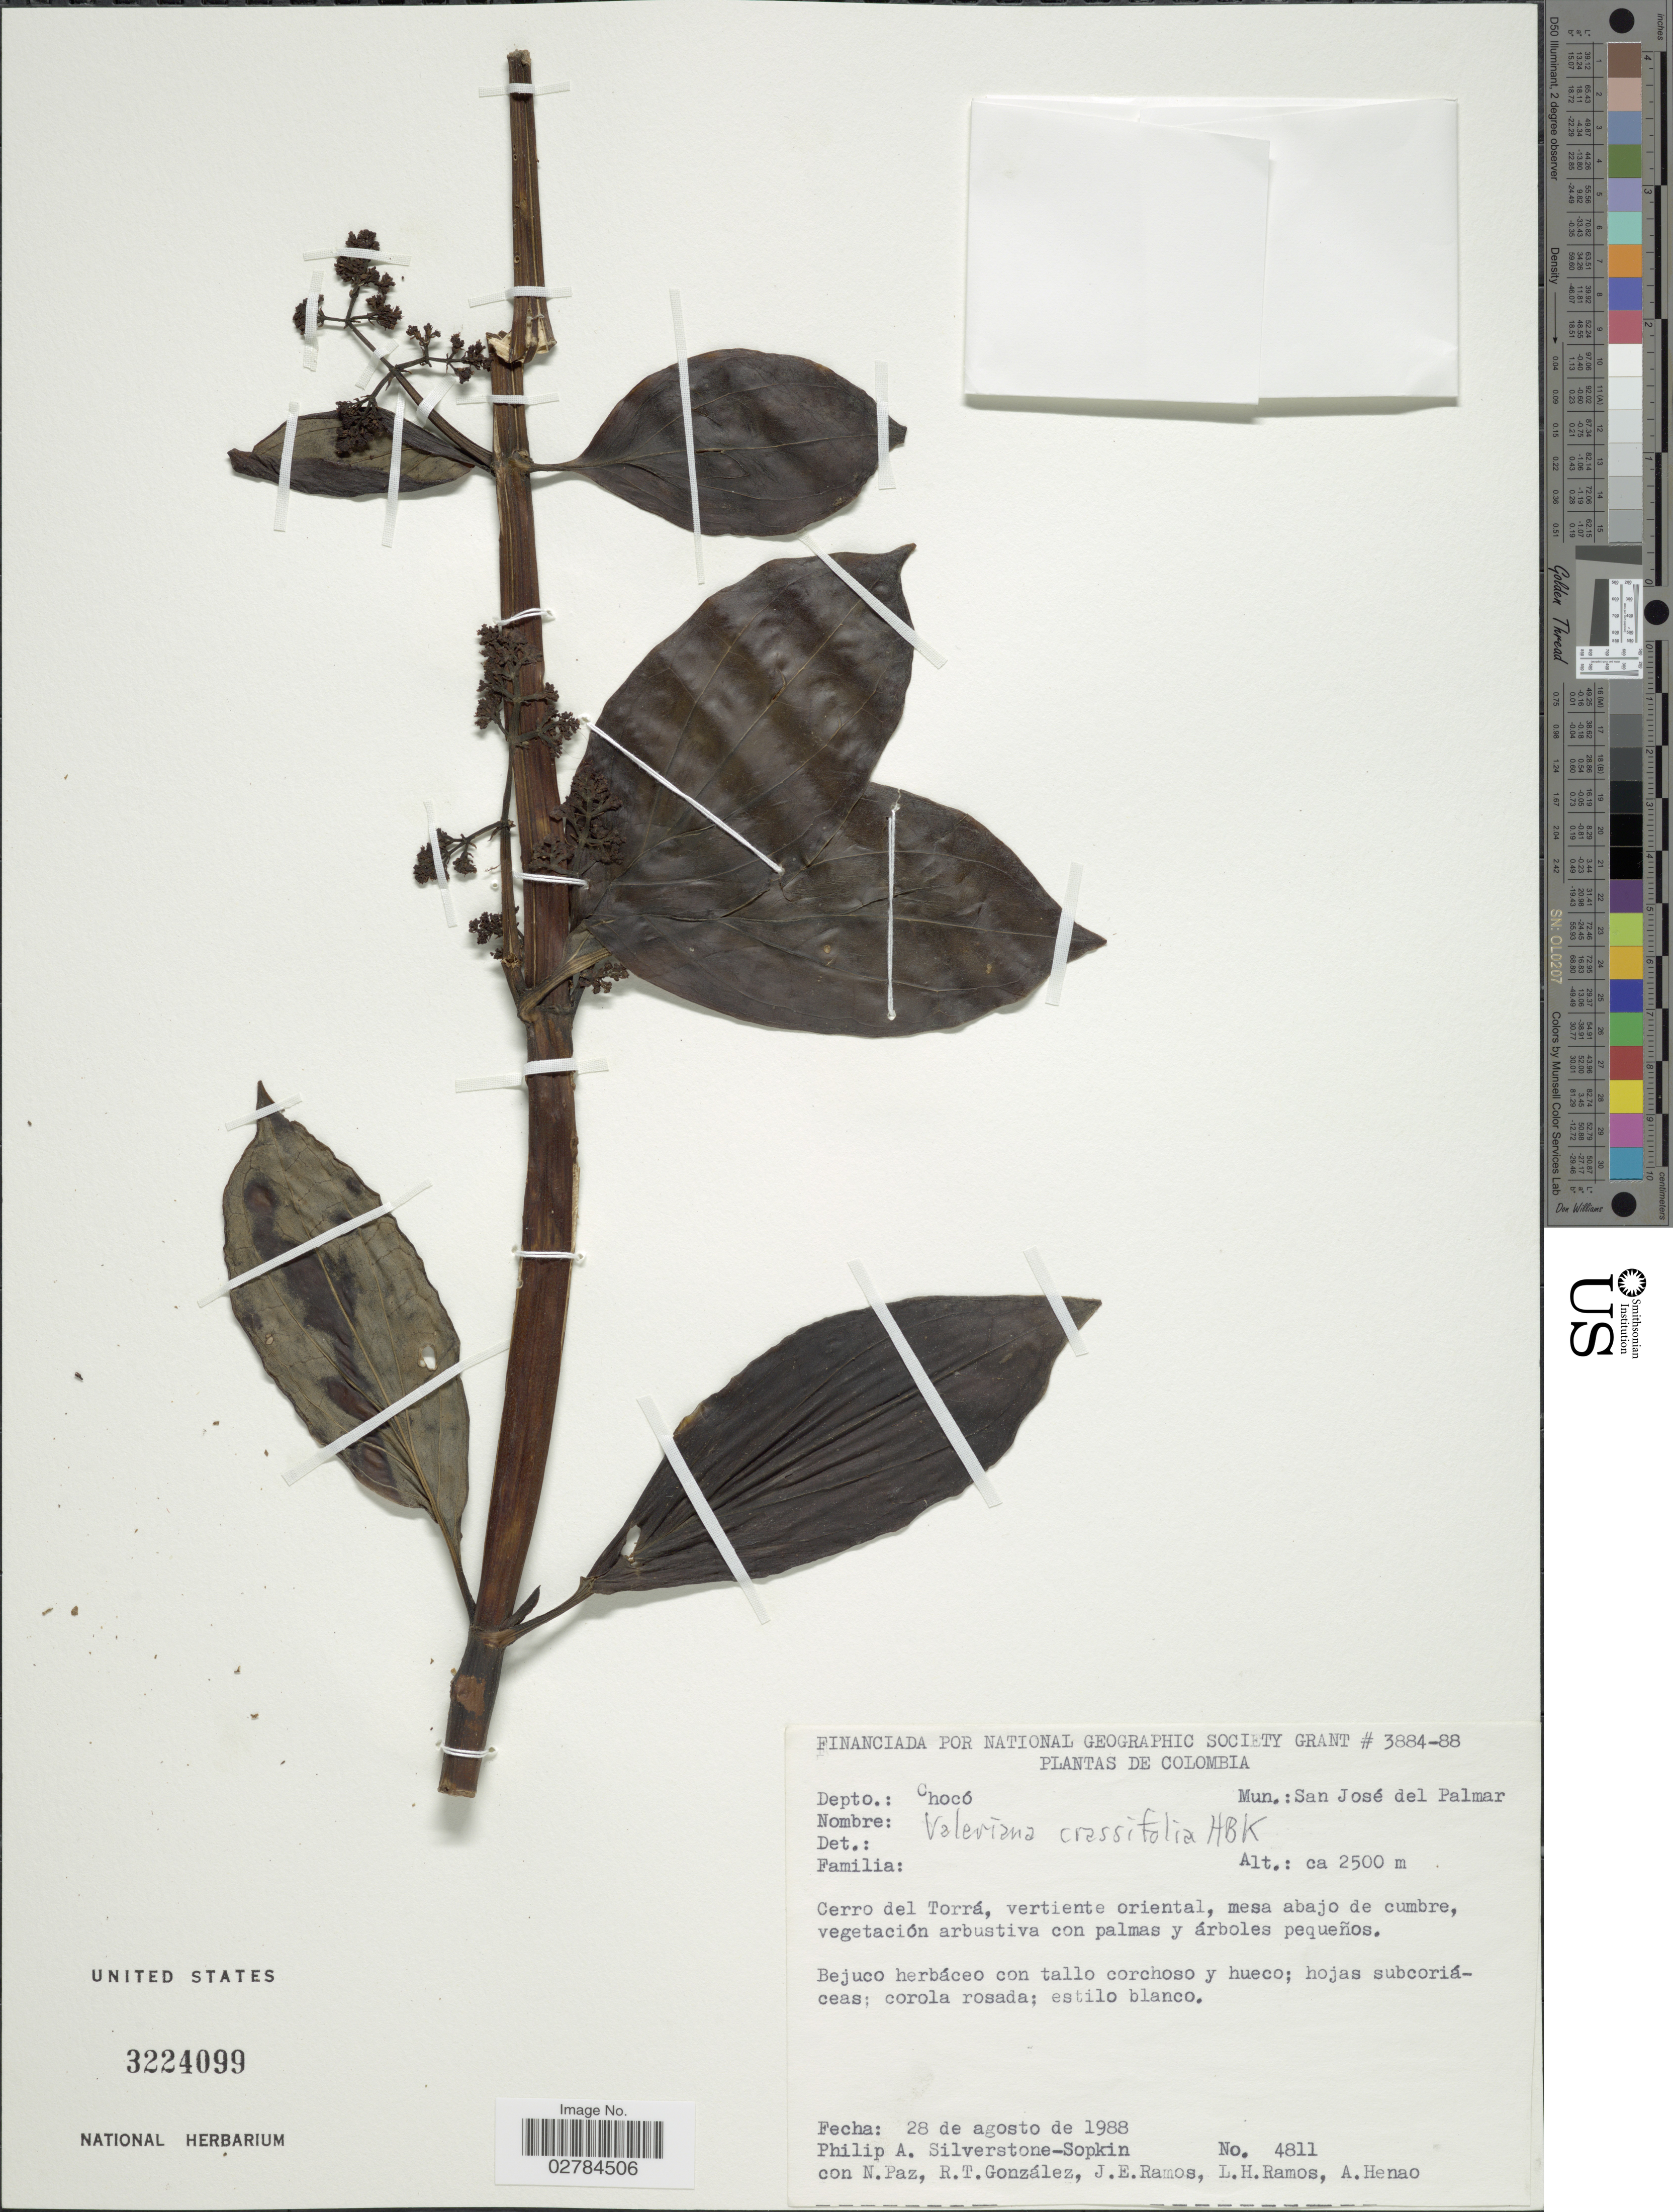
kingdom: Plantae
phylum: Tracheophyta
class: Magnoliopsida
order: Dipsacales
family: Caprifoliaceae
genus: Valeriana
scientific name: Valeriana crassifolia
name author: Kunth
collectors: P. A. Silverstone-Sopkin, N. Paz, R. Gonzalez, J. E. Ramos & et al.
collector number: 4811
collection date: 1988-08-28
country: Colombia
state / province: Chocó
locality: Depto.: Chocó. Mun.: San José del Palmar. Cerro del Torrá, vertiente oriental, mesa abajo de cumbre.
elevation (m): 2500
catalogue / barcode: US 3224099